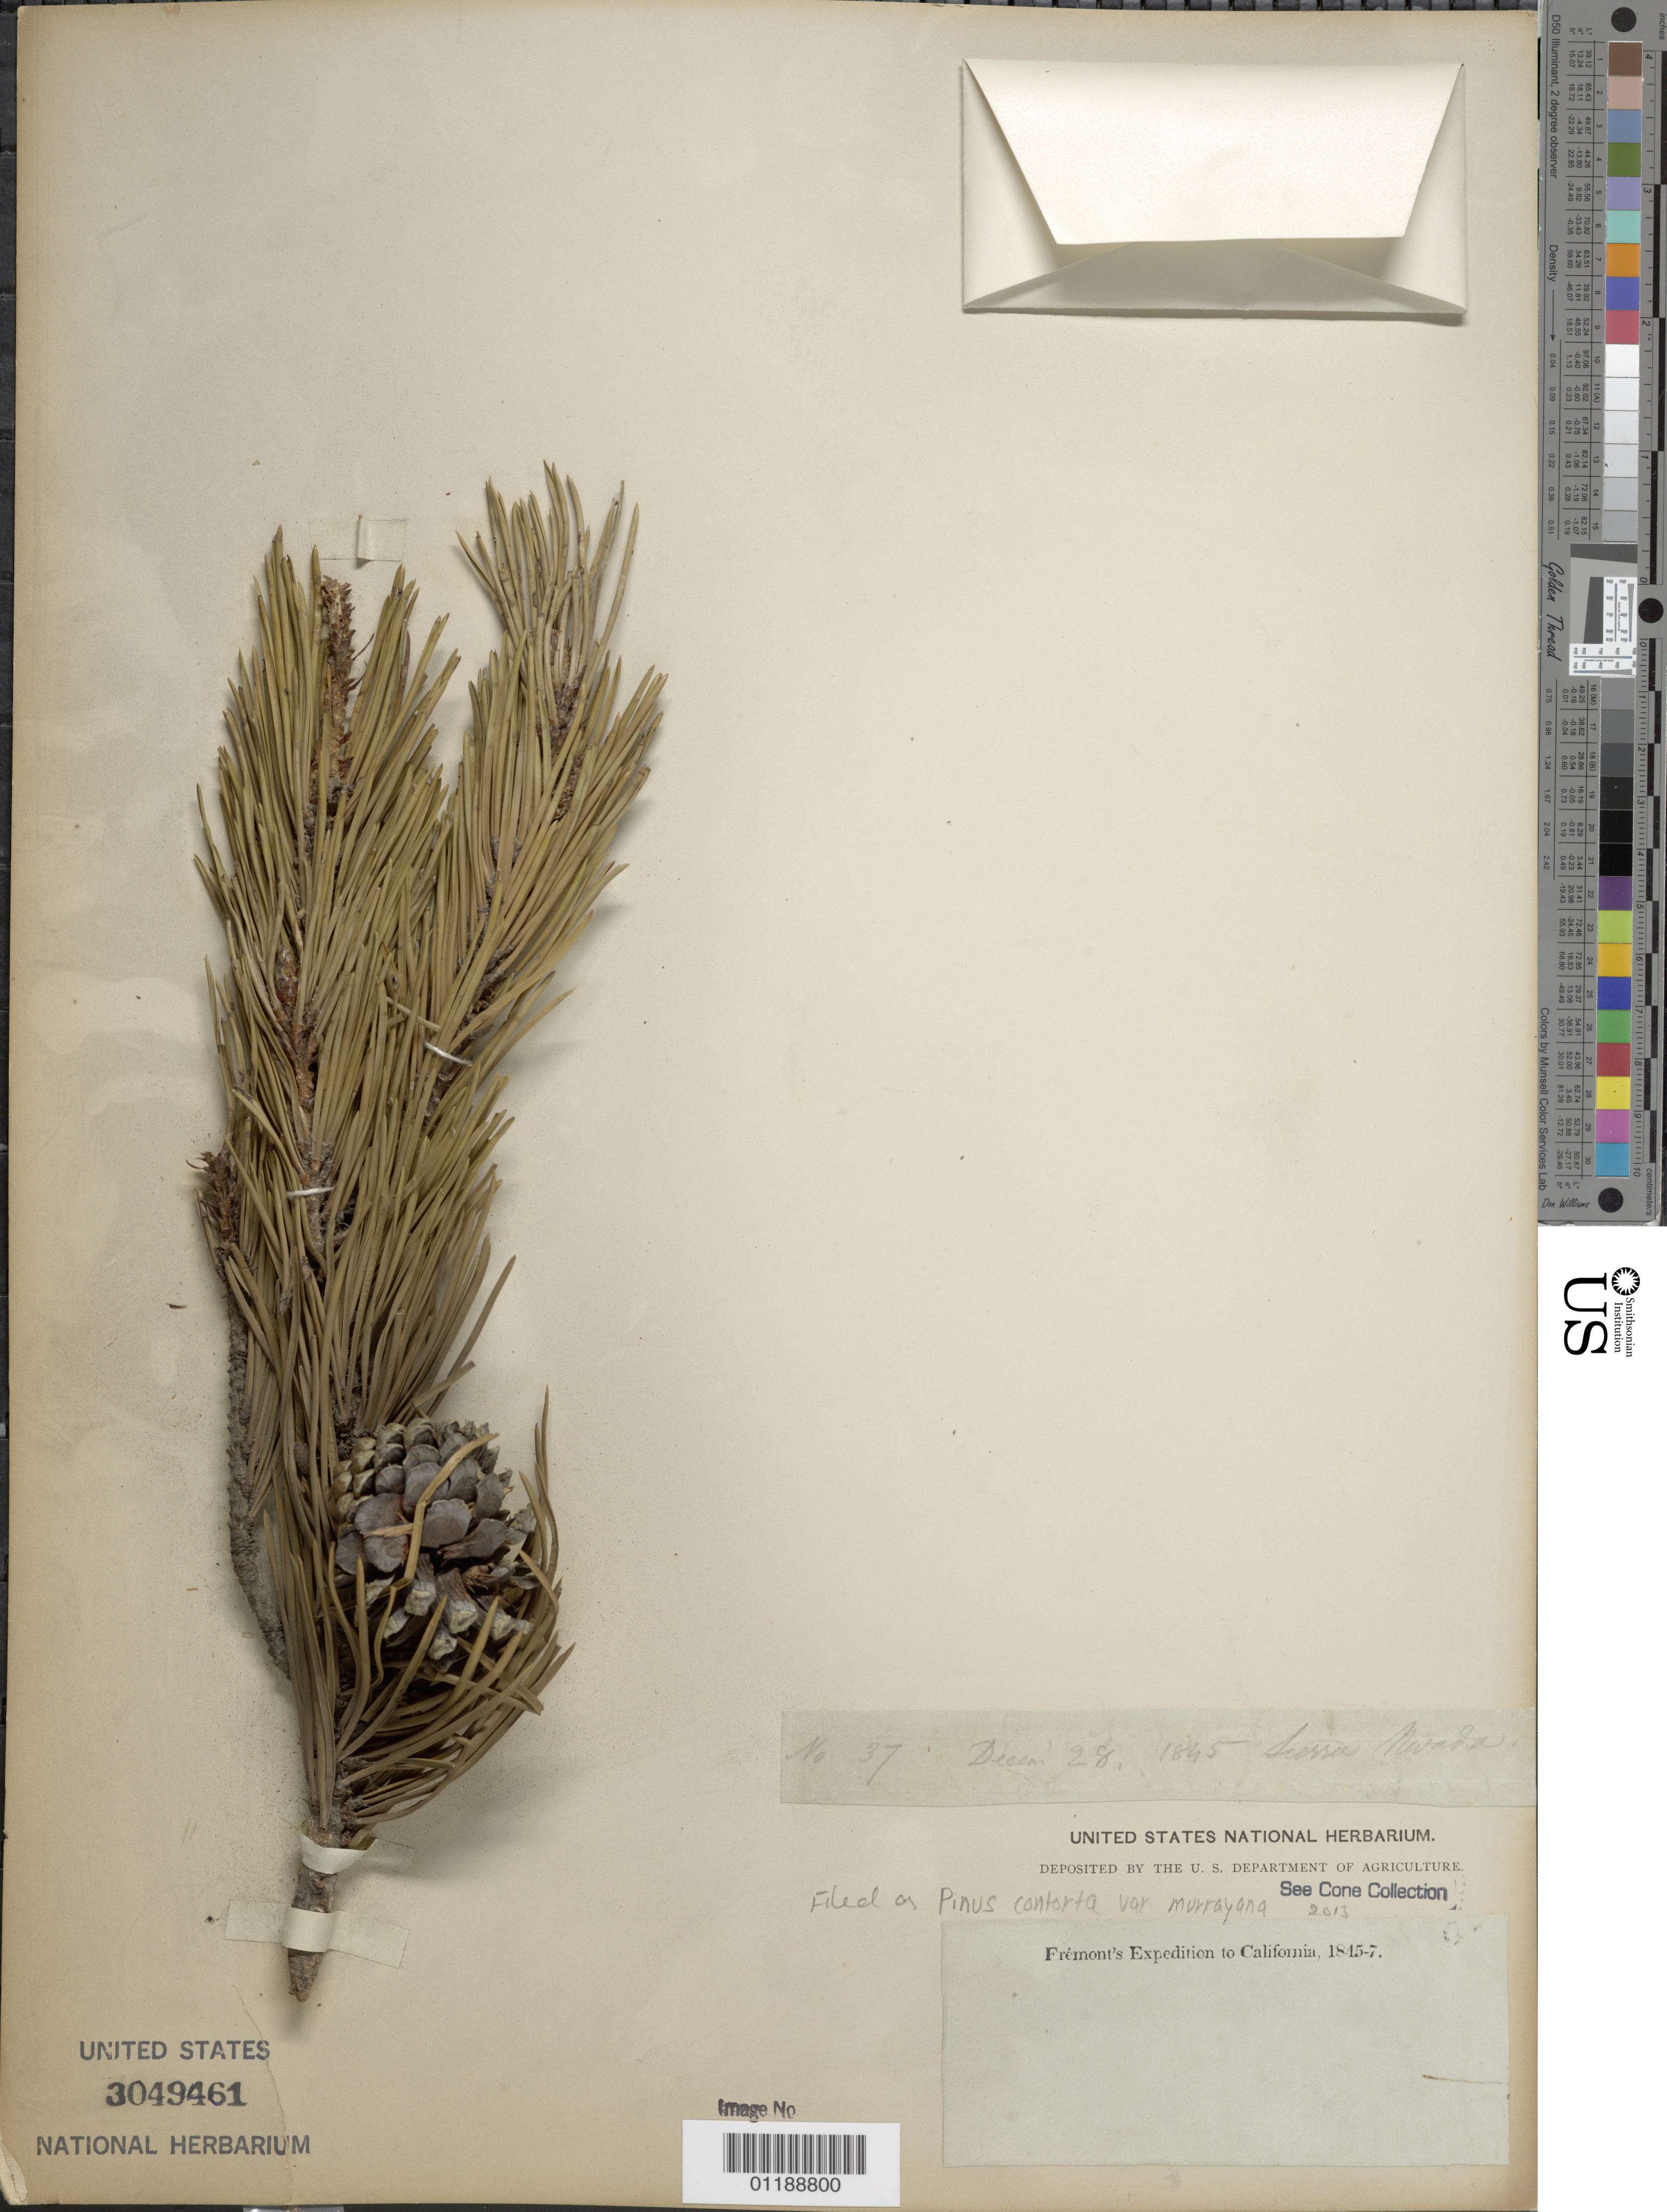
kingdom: Plantae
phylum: Tracheophyta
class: Pinopsida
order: Pinales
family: Pinaceae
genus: Pinus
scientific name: Pinus contorta var. murrayana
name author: (Balf.) S. Watson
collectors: J. C. Frémont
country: United States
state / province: California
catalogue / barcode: US 3049461